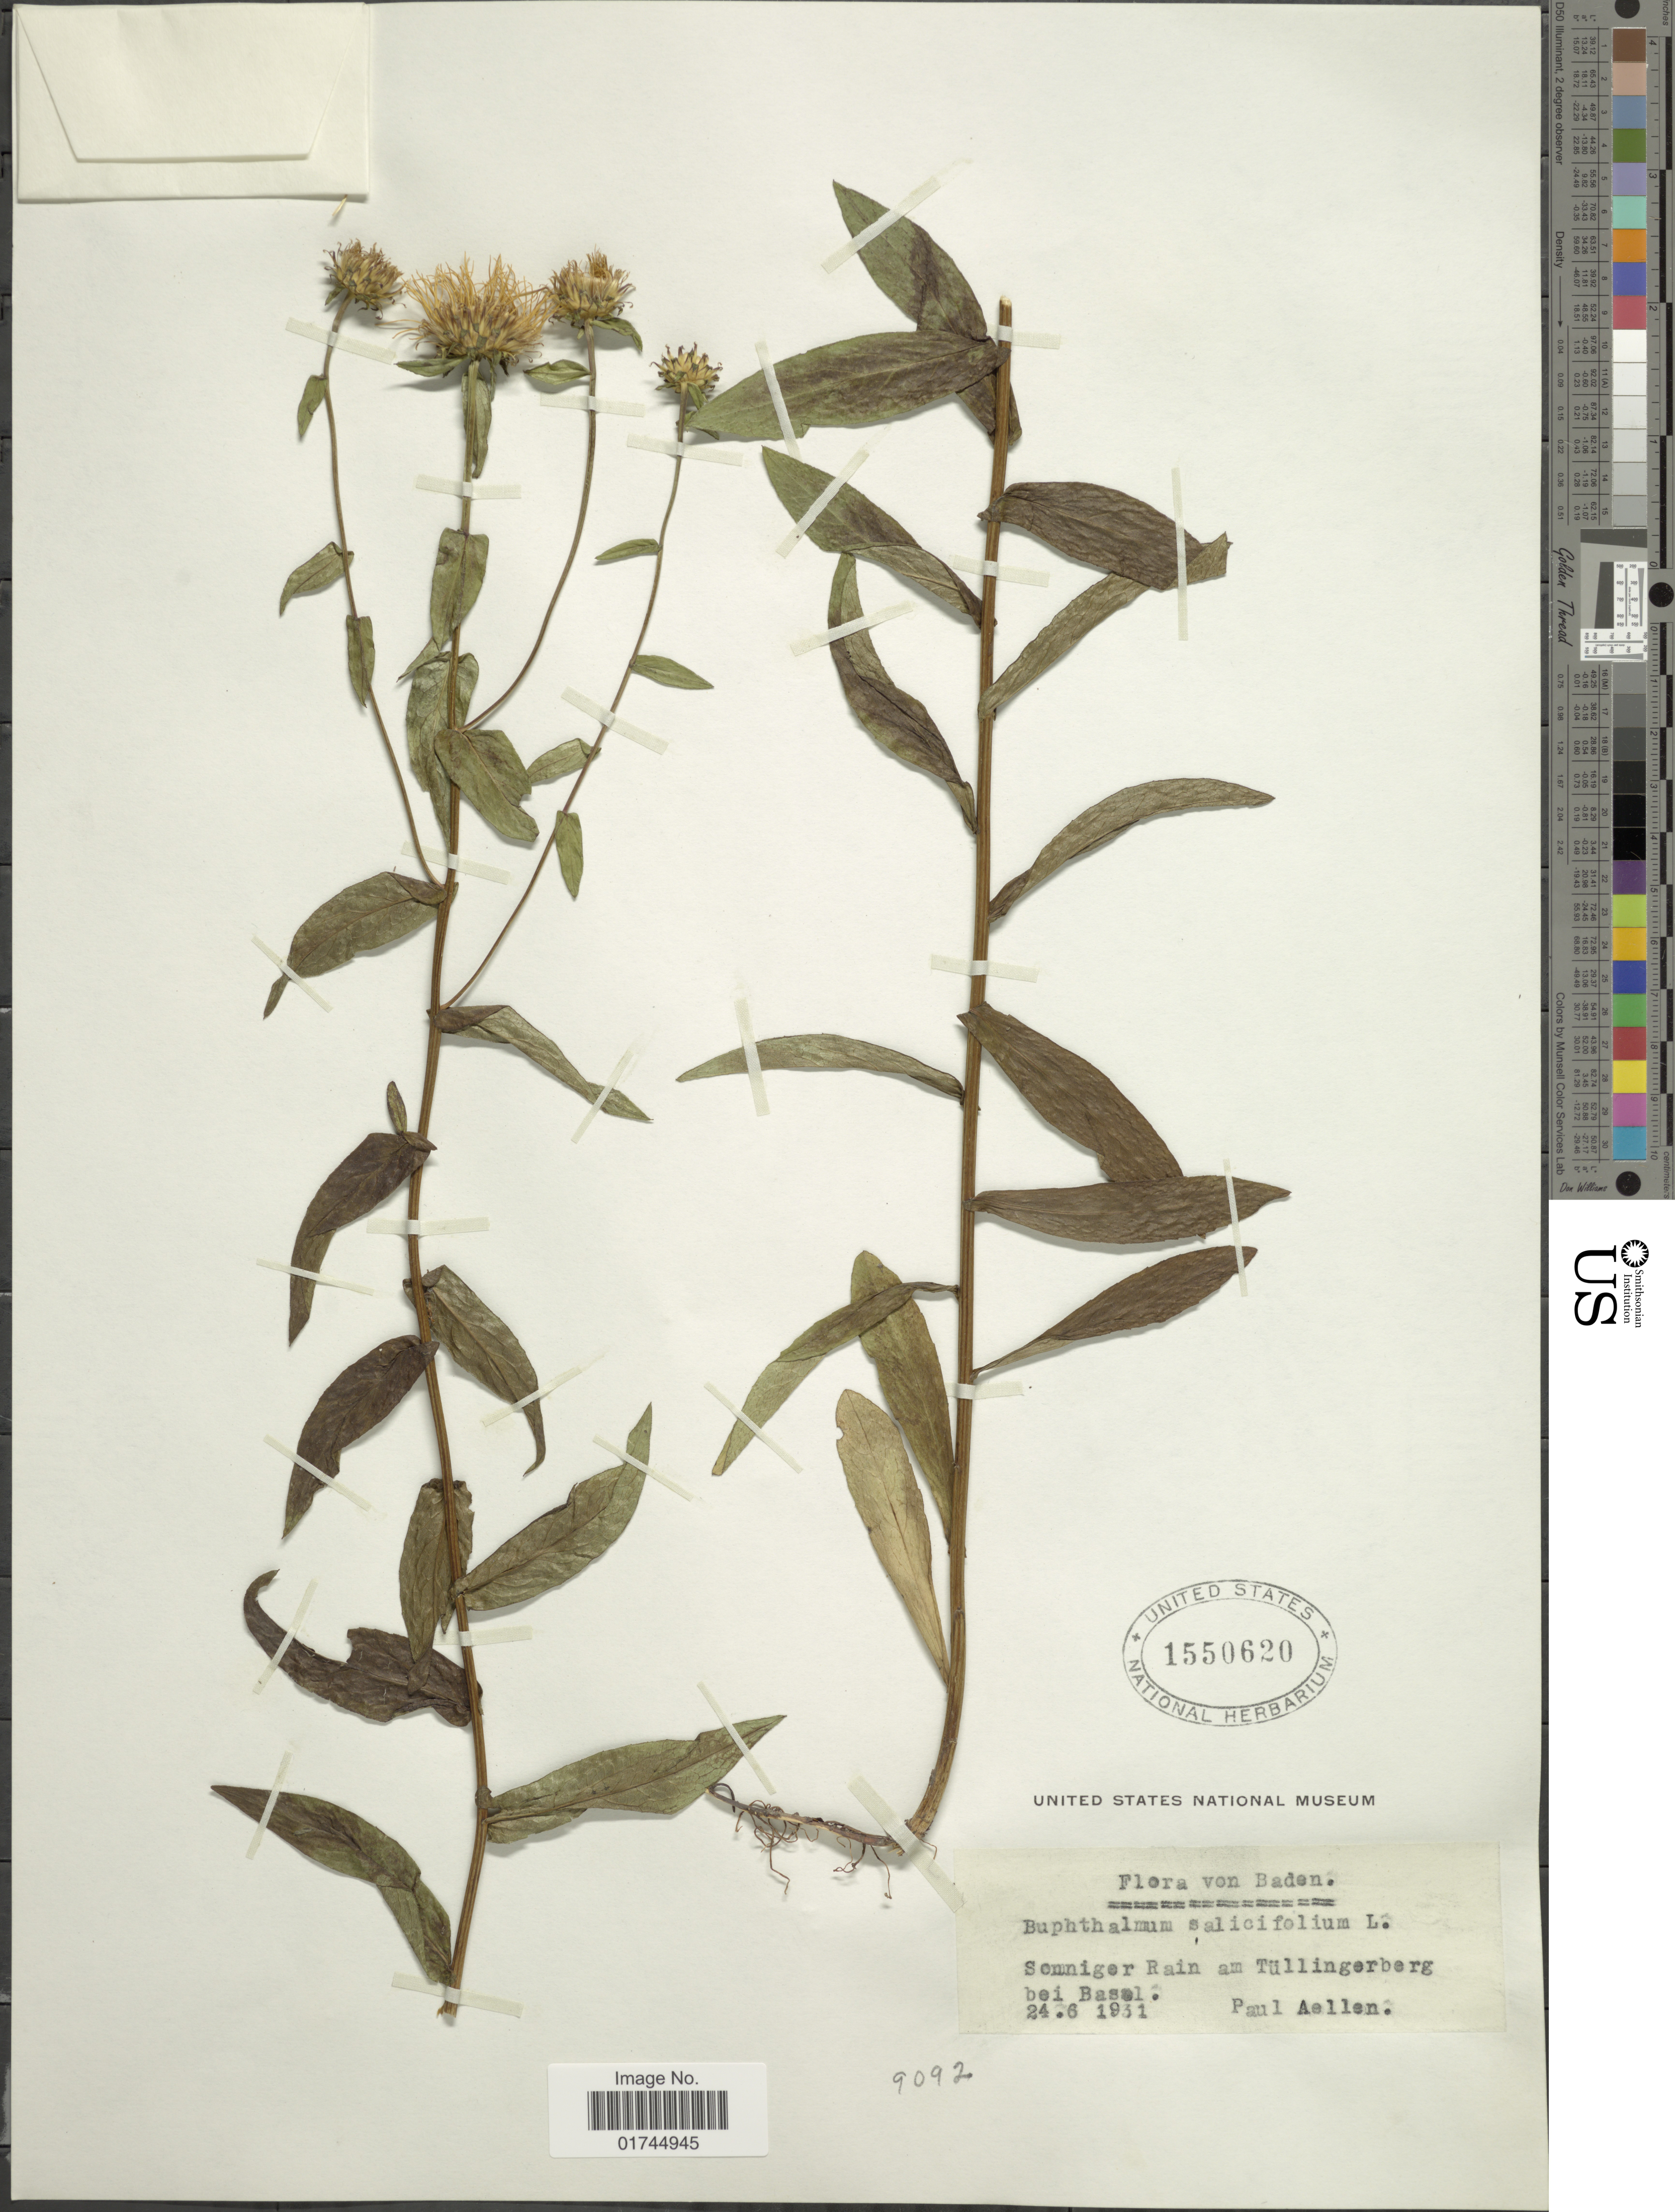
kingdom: Plantae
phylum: Tracheophyta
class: Magnoliopsida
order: Asterales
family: Asteraceae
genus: Buphthalmum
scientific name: Buphthalmum salicifolium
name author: L.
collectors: P. Aellen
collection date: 1931-06-24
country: Sweden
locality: Senniger Rain am Tüllingerberg.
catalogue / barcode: US 1550620